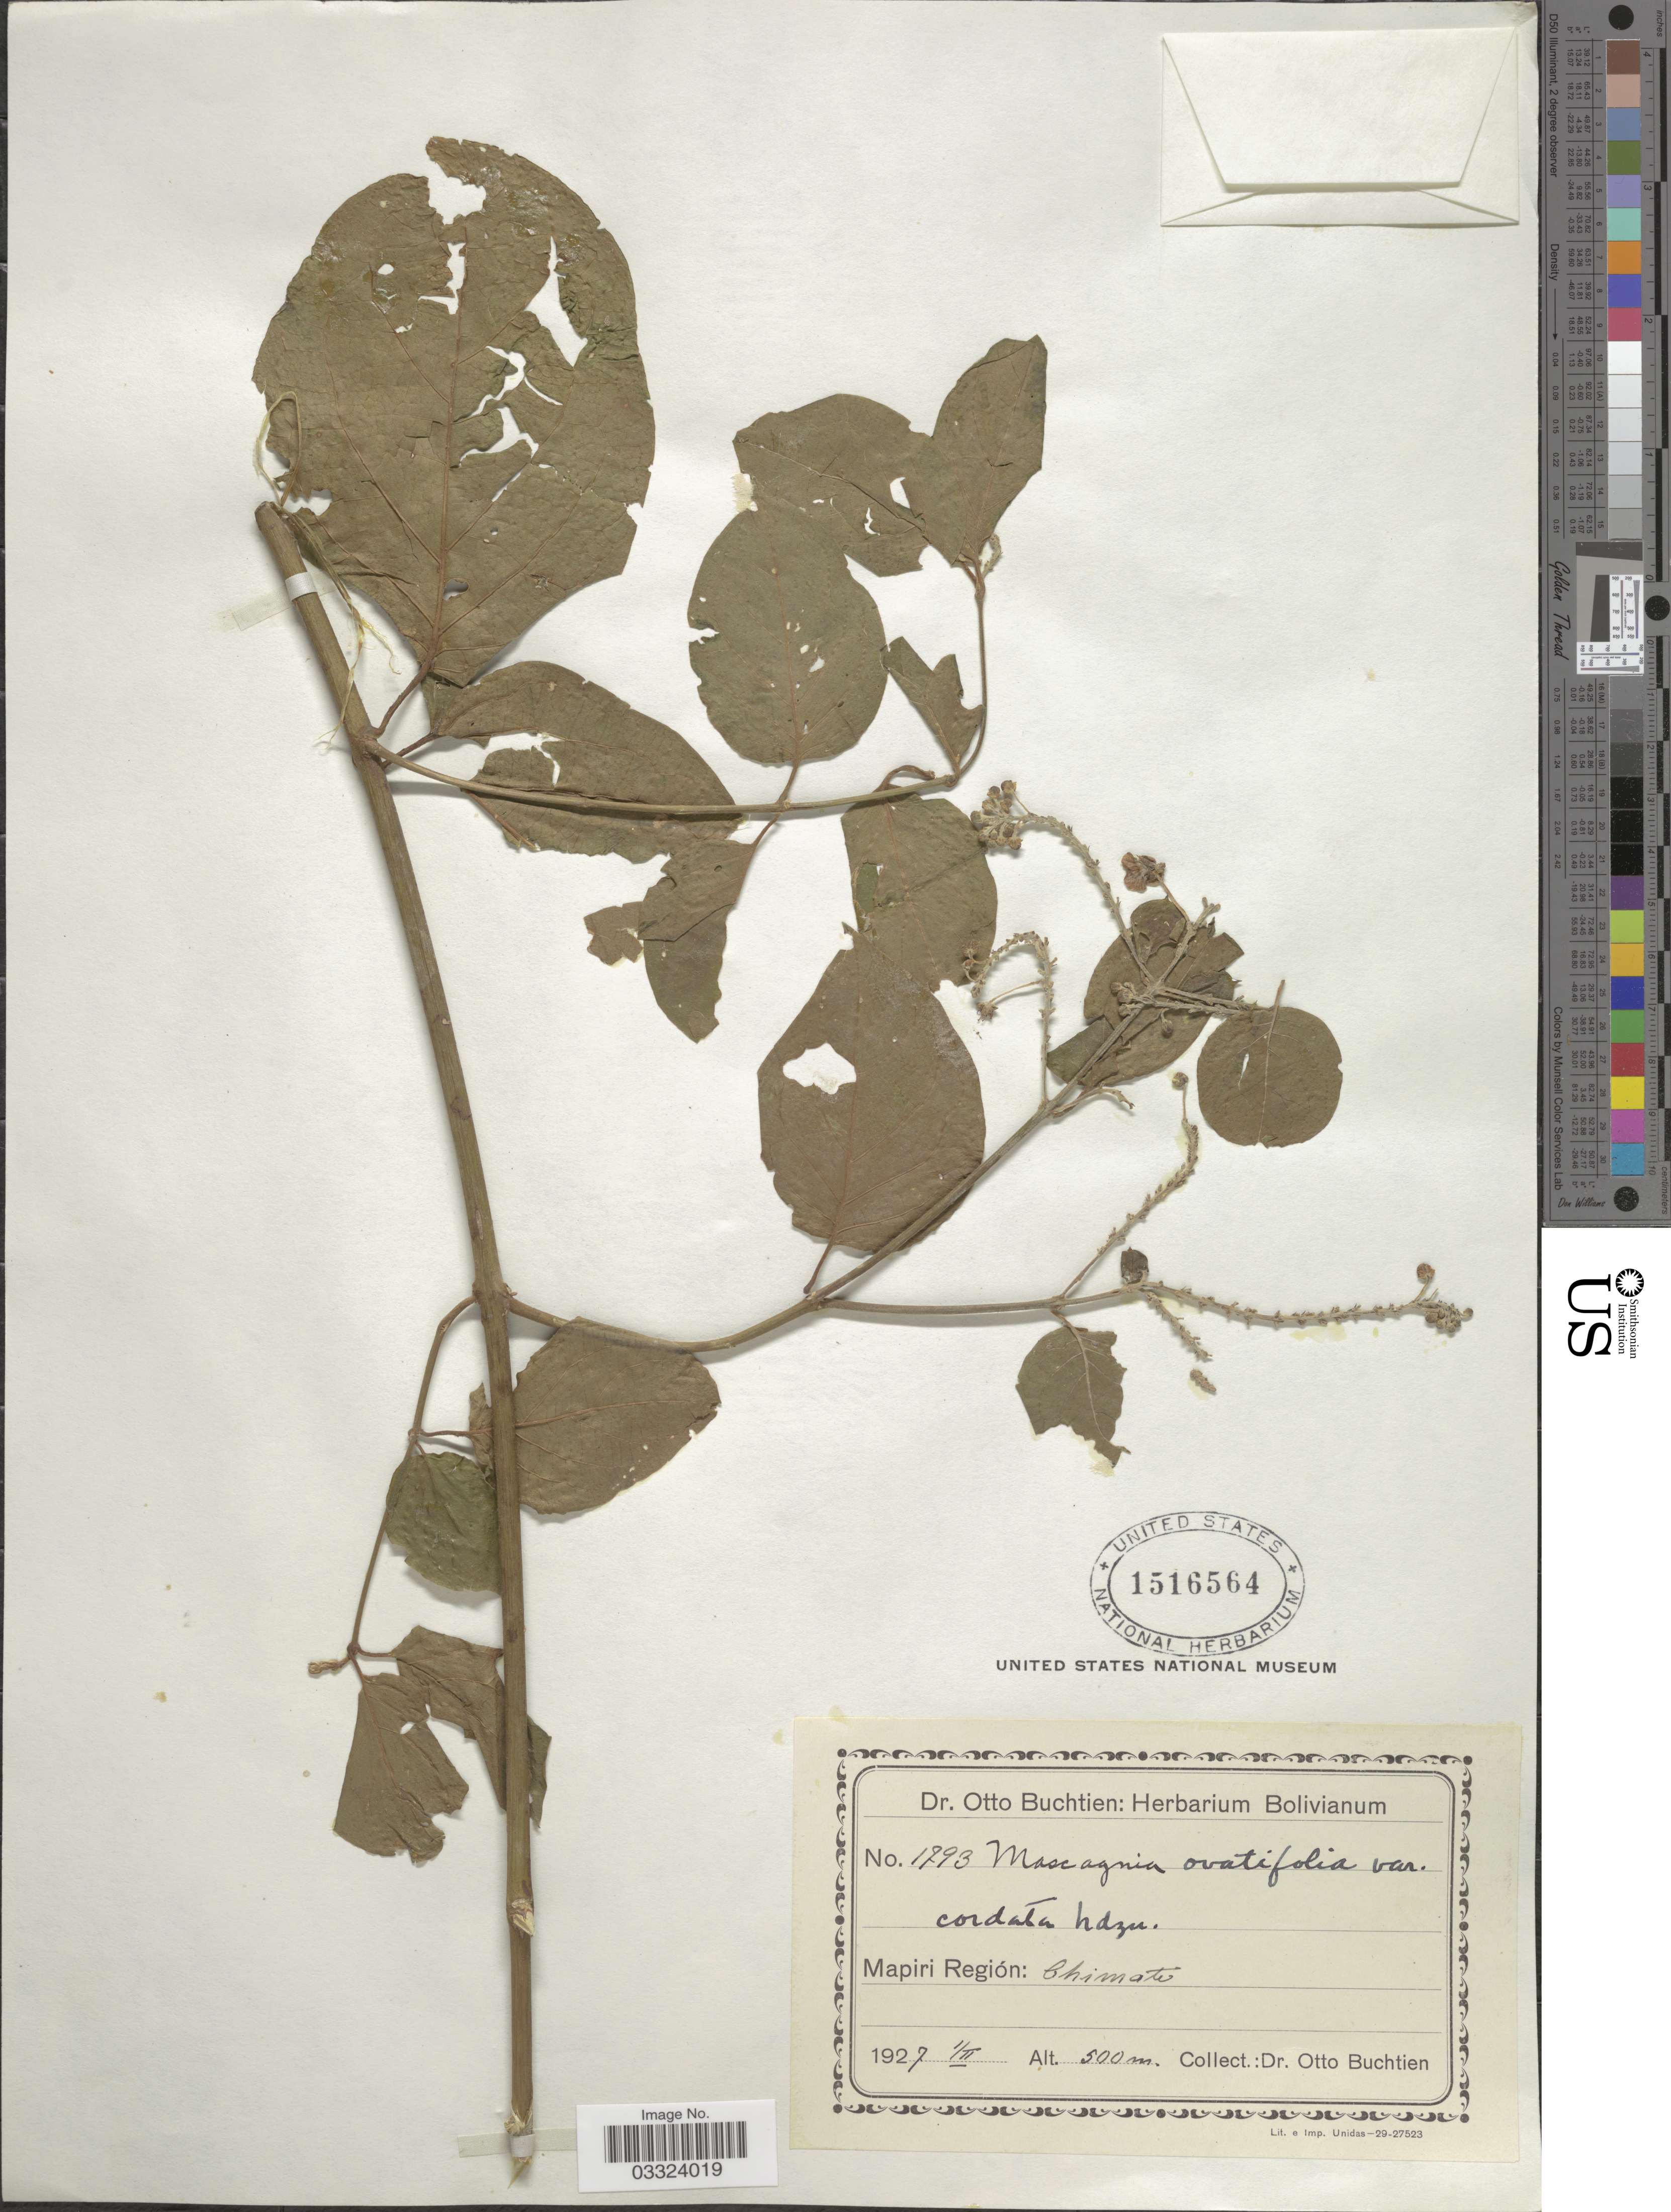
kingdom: Plantae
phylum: Tracheophyta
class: Magnoliopsida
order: Malpighiales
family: Malpighiaceae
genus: Mascagnia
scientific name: Mascagnia ovatifolia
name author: (Kunth) Griseb.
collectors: O. Buchtien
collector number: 1793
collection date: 1927-02-01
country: Bolivia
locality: Mapiri Región: Chimate.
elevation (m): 500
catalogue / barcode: US 1516564